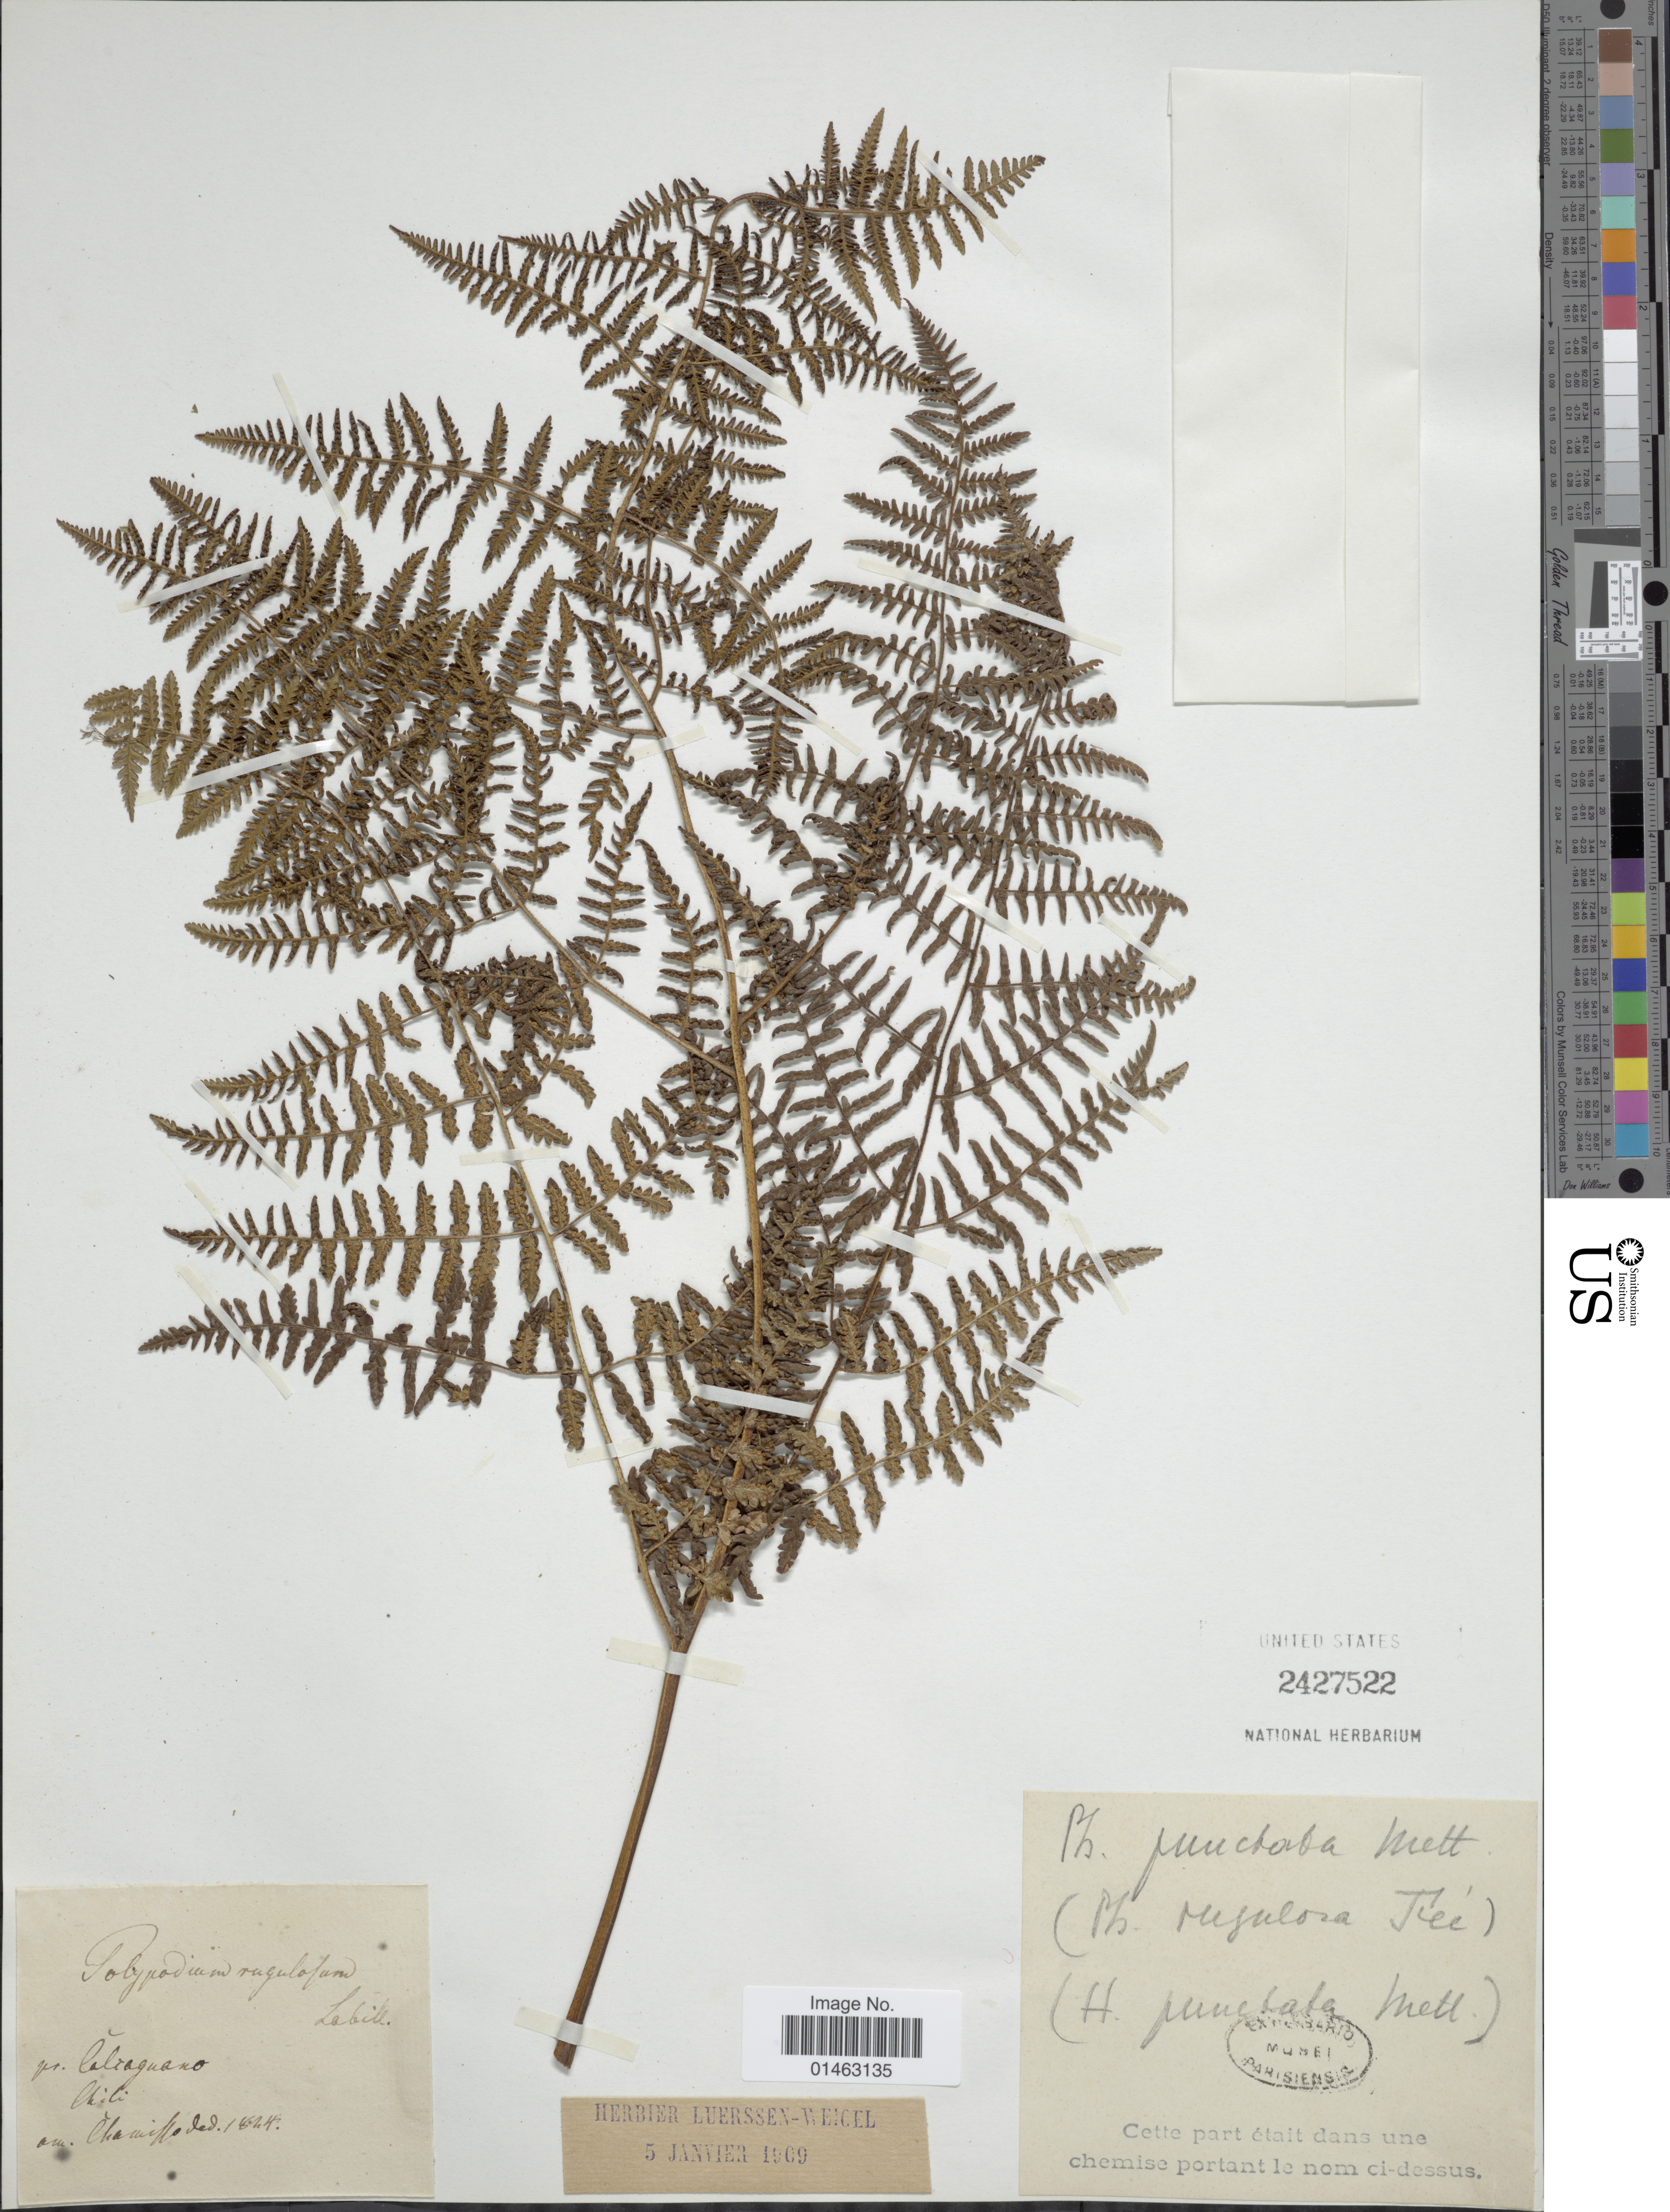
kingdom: Plantae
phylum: Tracheophyta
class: Polypodiopsida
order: Polypodiales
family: Dennstaedtiaceae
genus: Hypolepis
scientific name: Hypolepis rugosula var. poeppigii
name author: C. Chr. ex Skottsb.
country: Chile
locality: Pr. Caliguano [interpreted]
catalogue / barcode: US 2427522